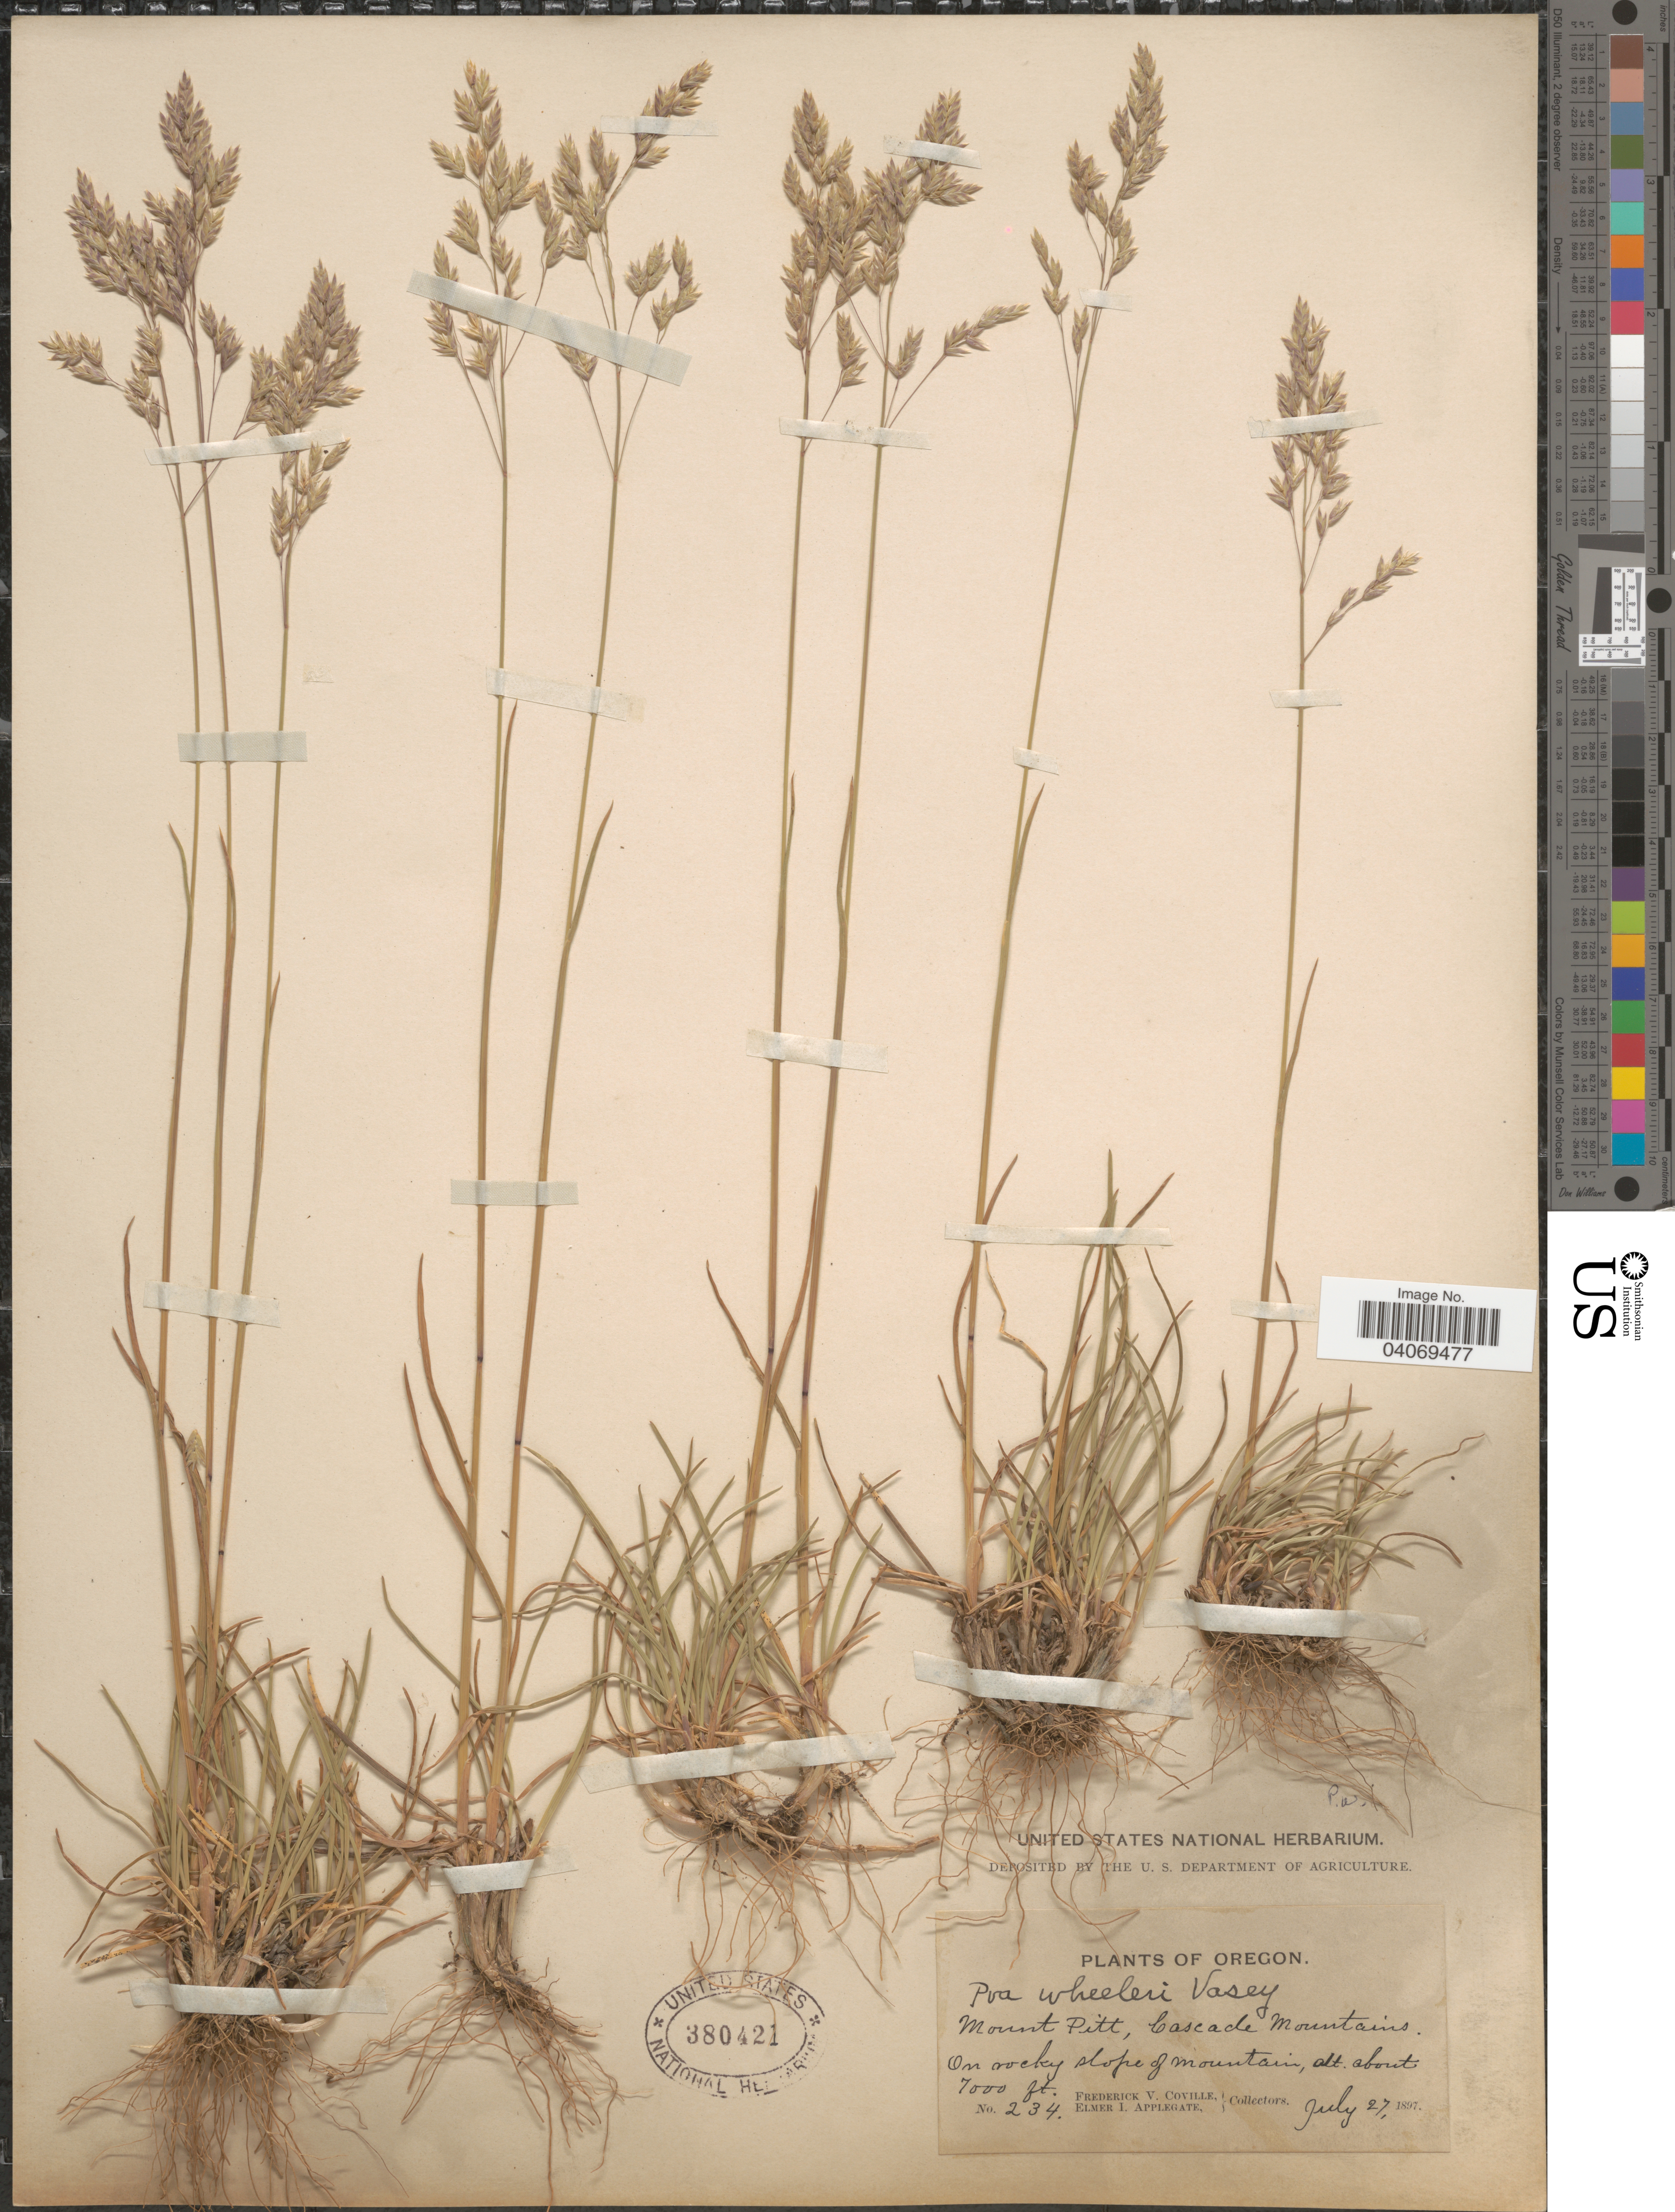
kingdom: Plantae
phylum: Tracheophyta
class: Liliopsida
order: Poales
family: Poaceae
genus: Poa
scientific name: Poa wheeleri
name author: Vasey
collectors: F. V. Coville & E. I. Applegate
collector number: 234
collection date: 1897-07-27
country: United States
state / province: Oregon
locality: Mount Pitt, Cascade Mountains. On rocky slope of mountain.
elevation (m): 2134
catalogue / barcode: US 380421